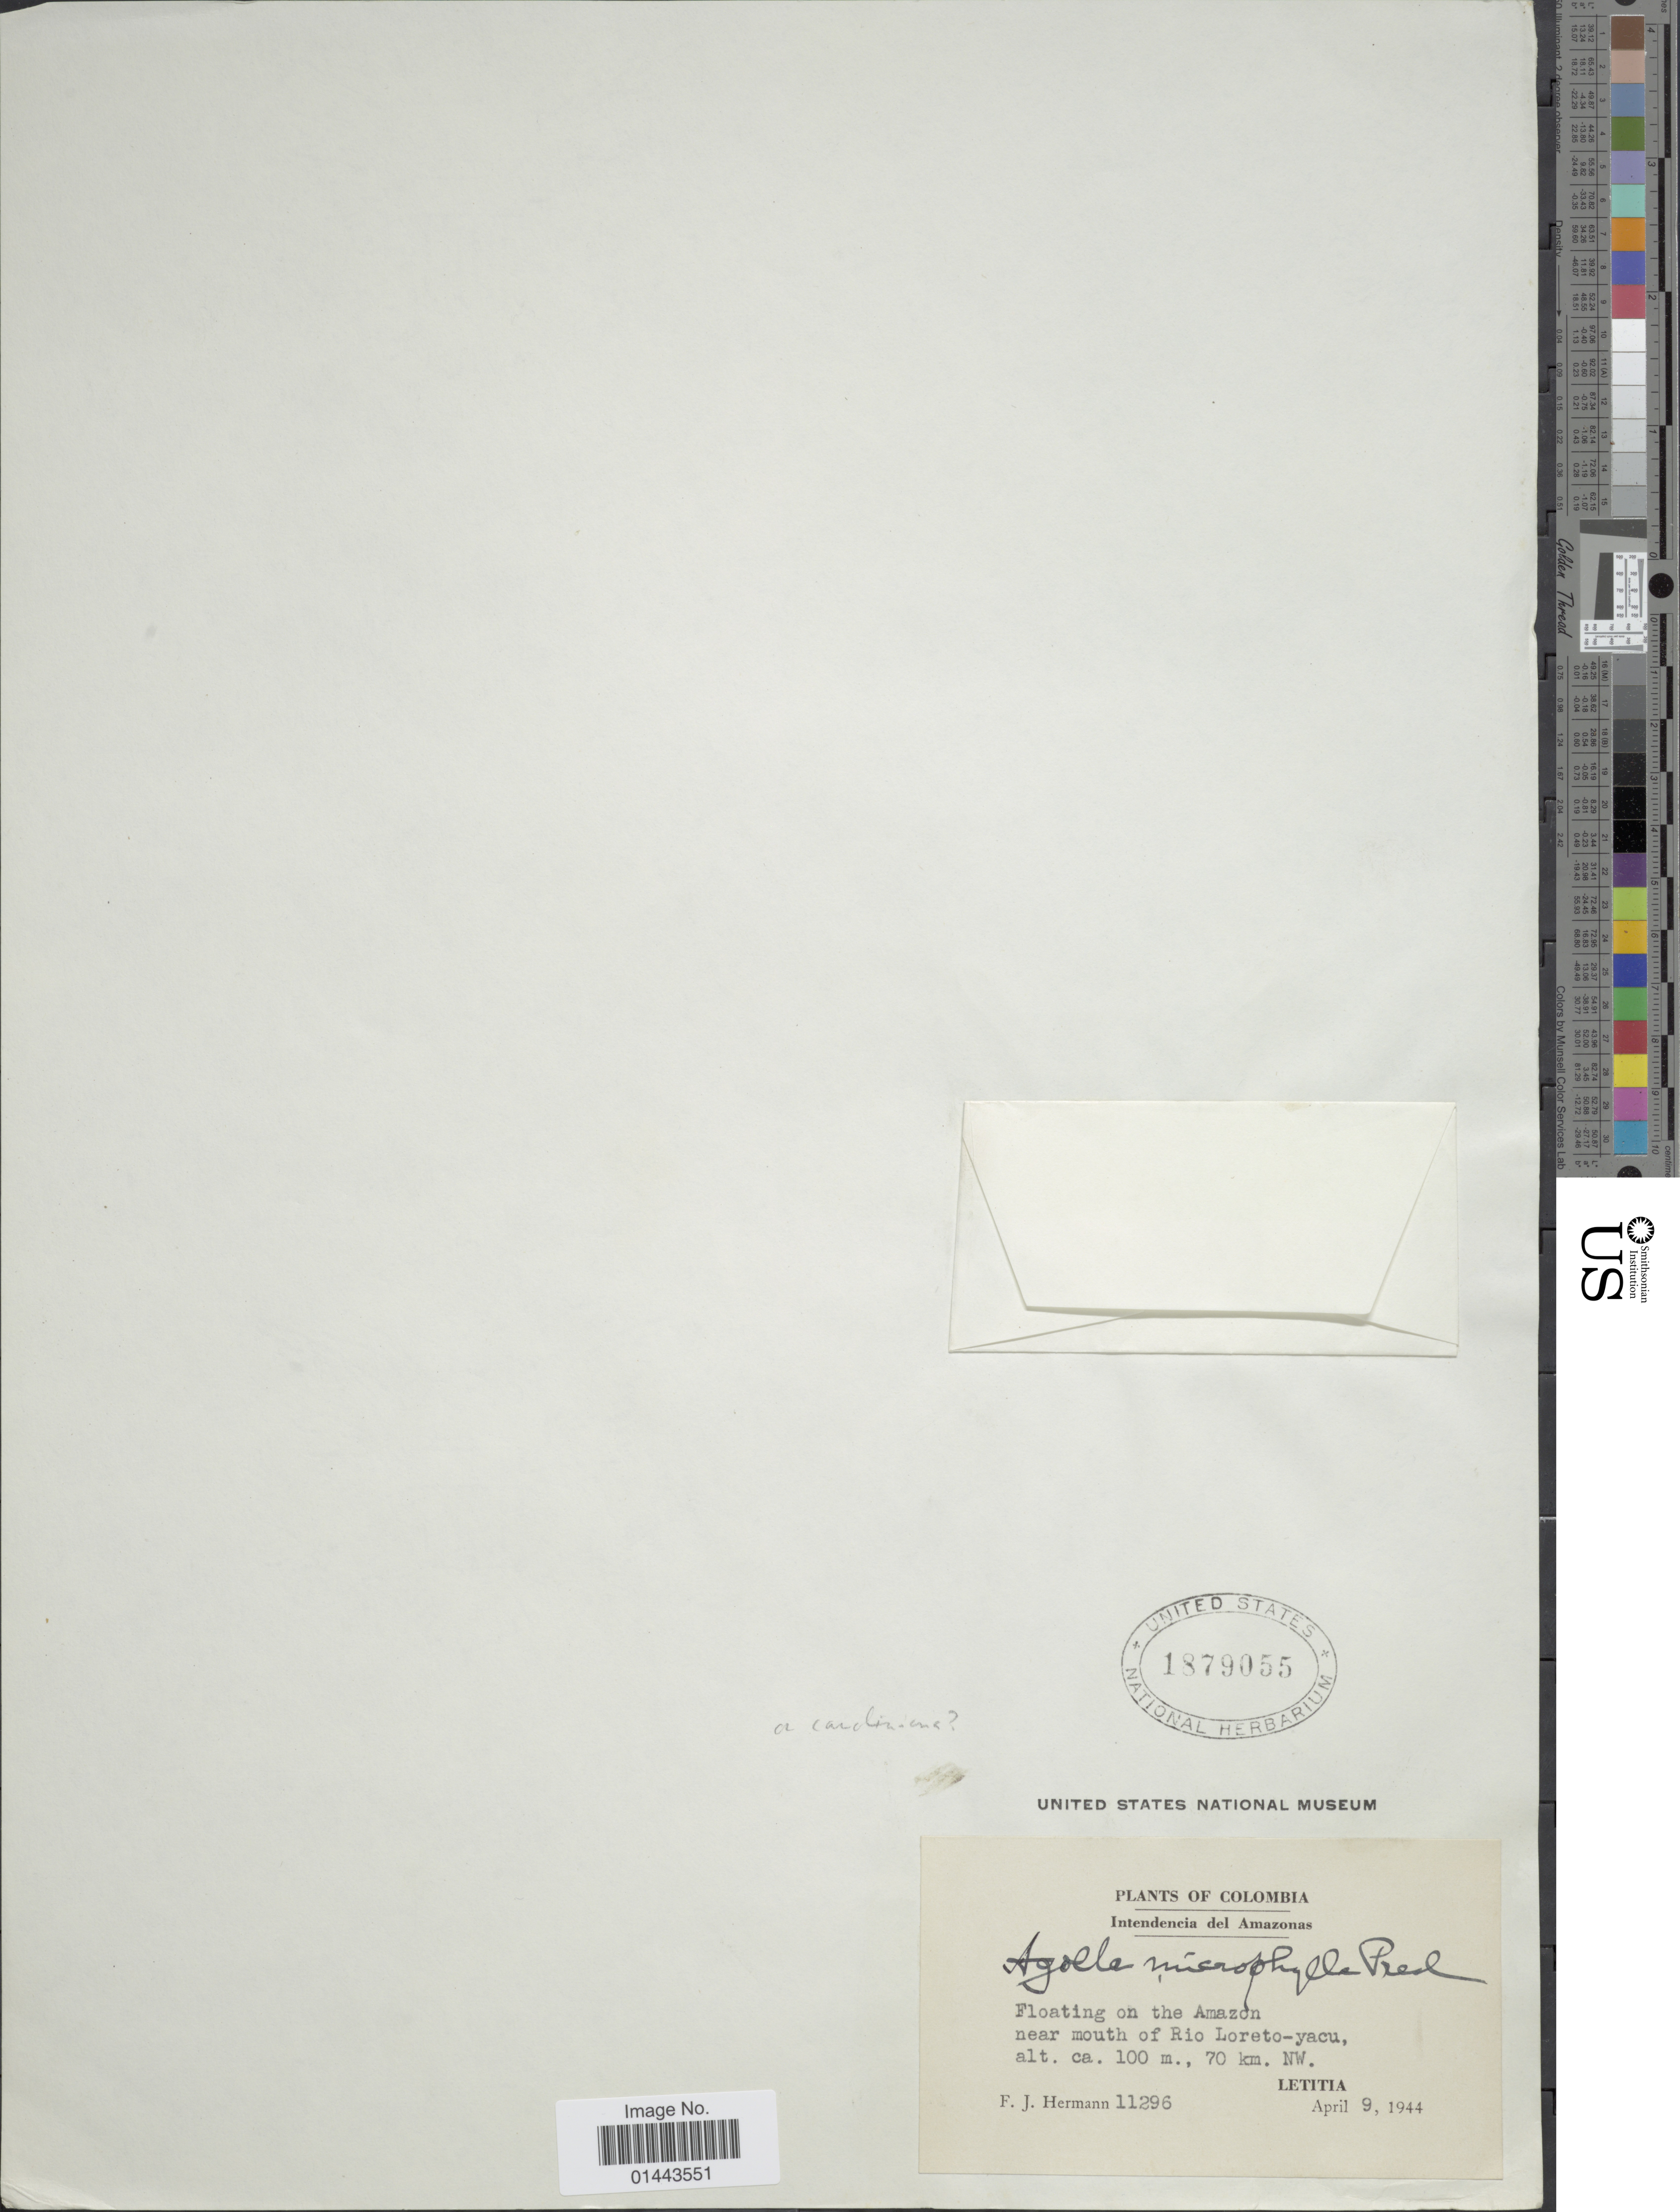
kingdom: Plantae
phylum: Tracheophyta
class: Polypodiopsida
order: Salviniales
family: Salviniaceae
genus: Azolla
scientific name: Azolla caroliniana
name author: Willd.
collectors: F. J. Hermann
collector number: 11296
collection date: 1944-04-09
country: Colombia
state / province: Amazônas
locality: Intendencia del Amazones. Floating on the Amazon near mouth of Rio Loreto-yacu, 70 km. NW. Letitia.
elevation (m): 100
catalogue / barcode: US 1879055